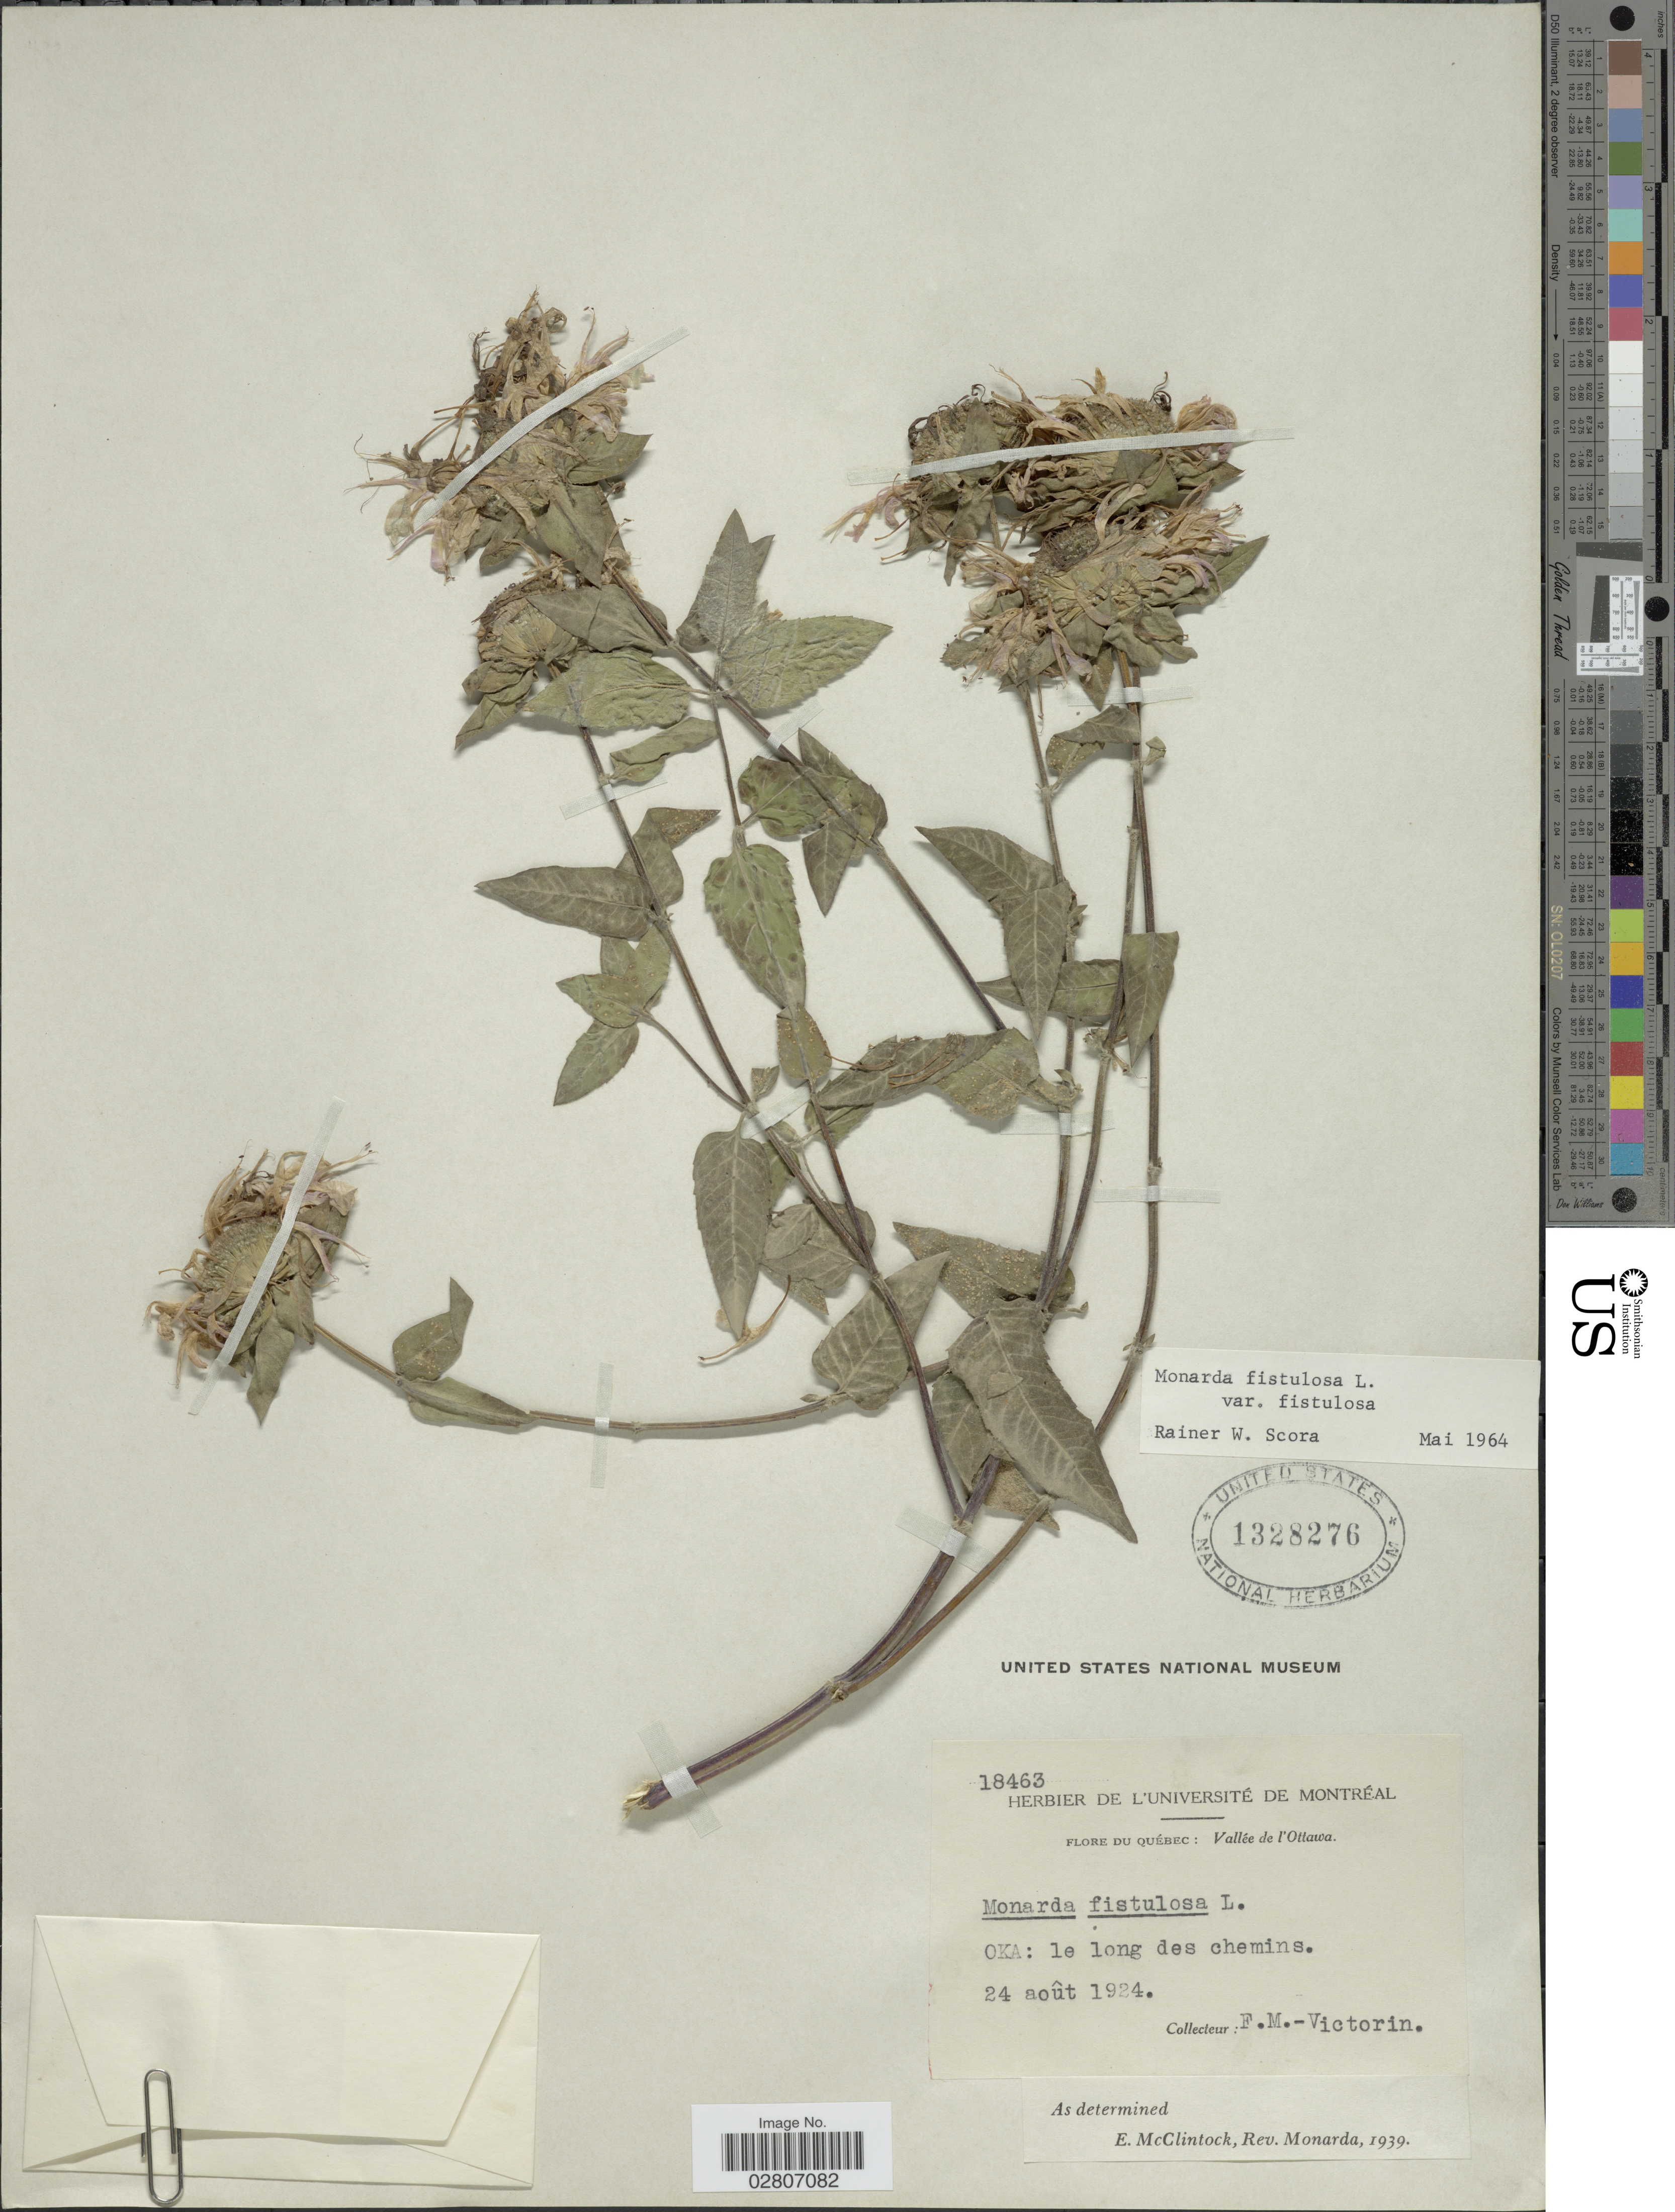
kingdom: Plantae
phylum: Tracheophyta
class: Magnoliopsida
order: Lamiales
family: Lamiaceae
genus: Monarda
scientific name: Monarda fistulosa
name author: L.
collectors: F. Victorin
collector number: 18463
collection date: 1924-08-24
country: Canada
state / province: Quebec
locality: Vallée de l'Ottawa. Oka: le long des chemins.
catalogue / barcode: US 1328276